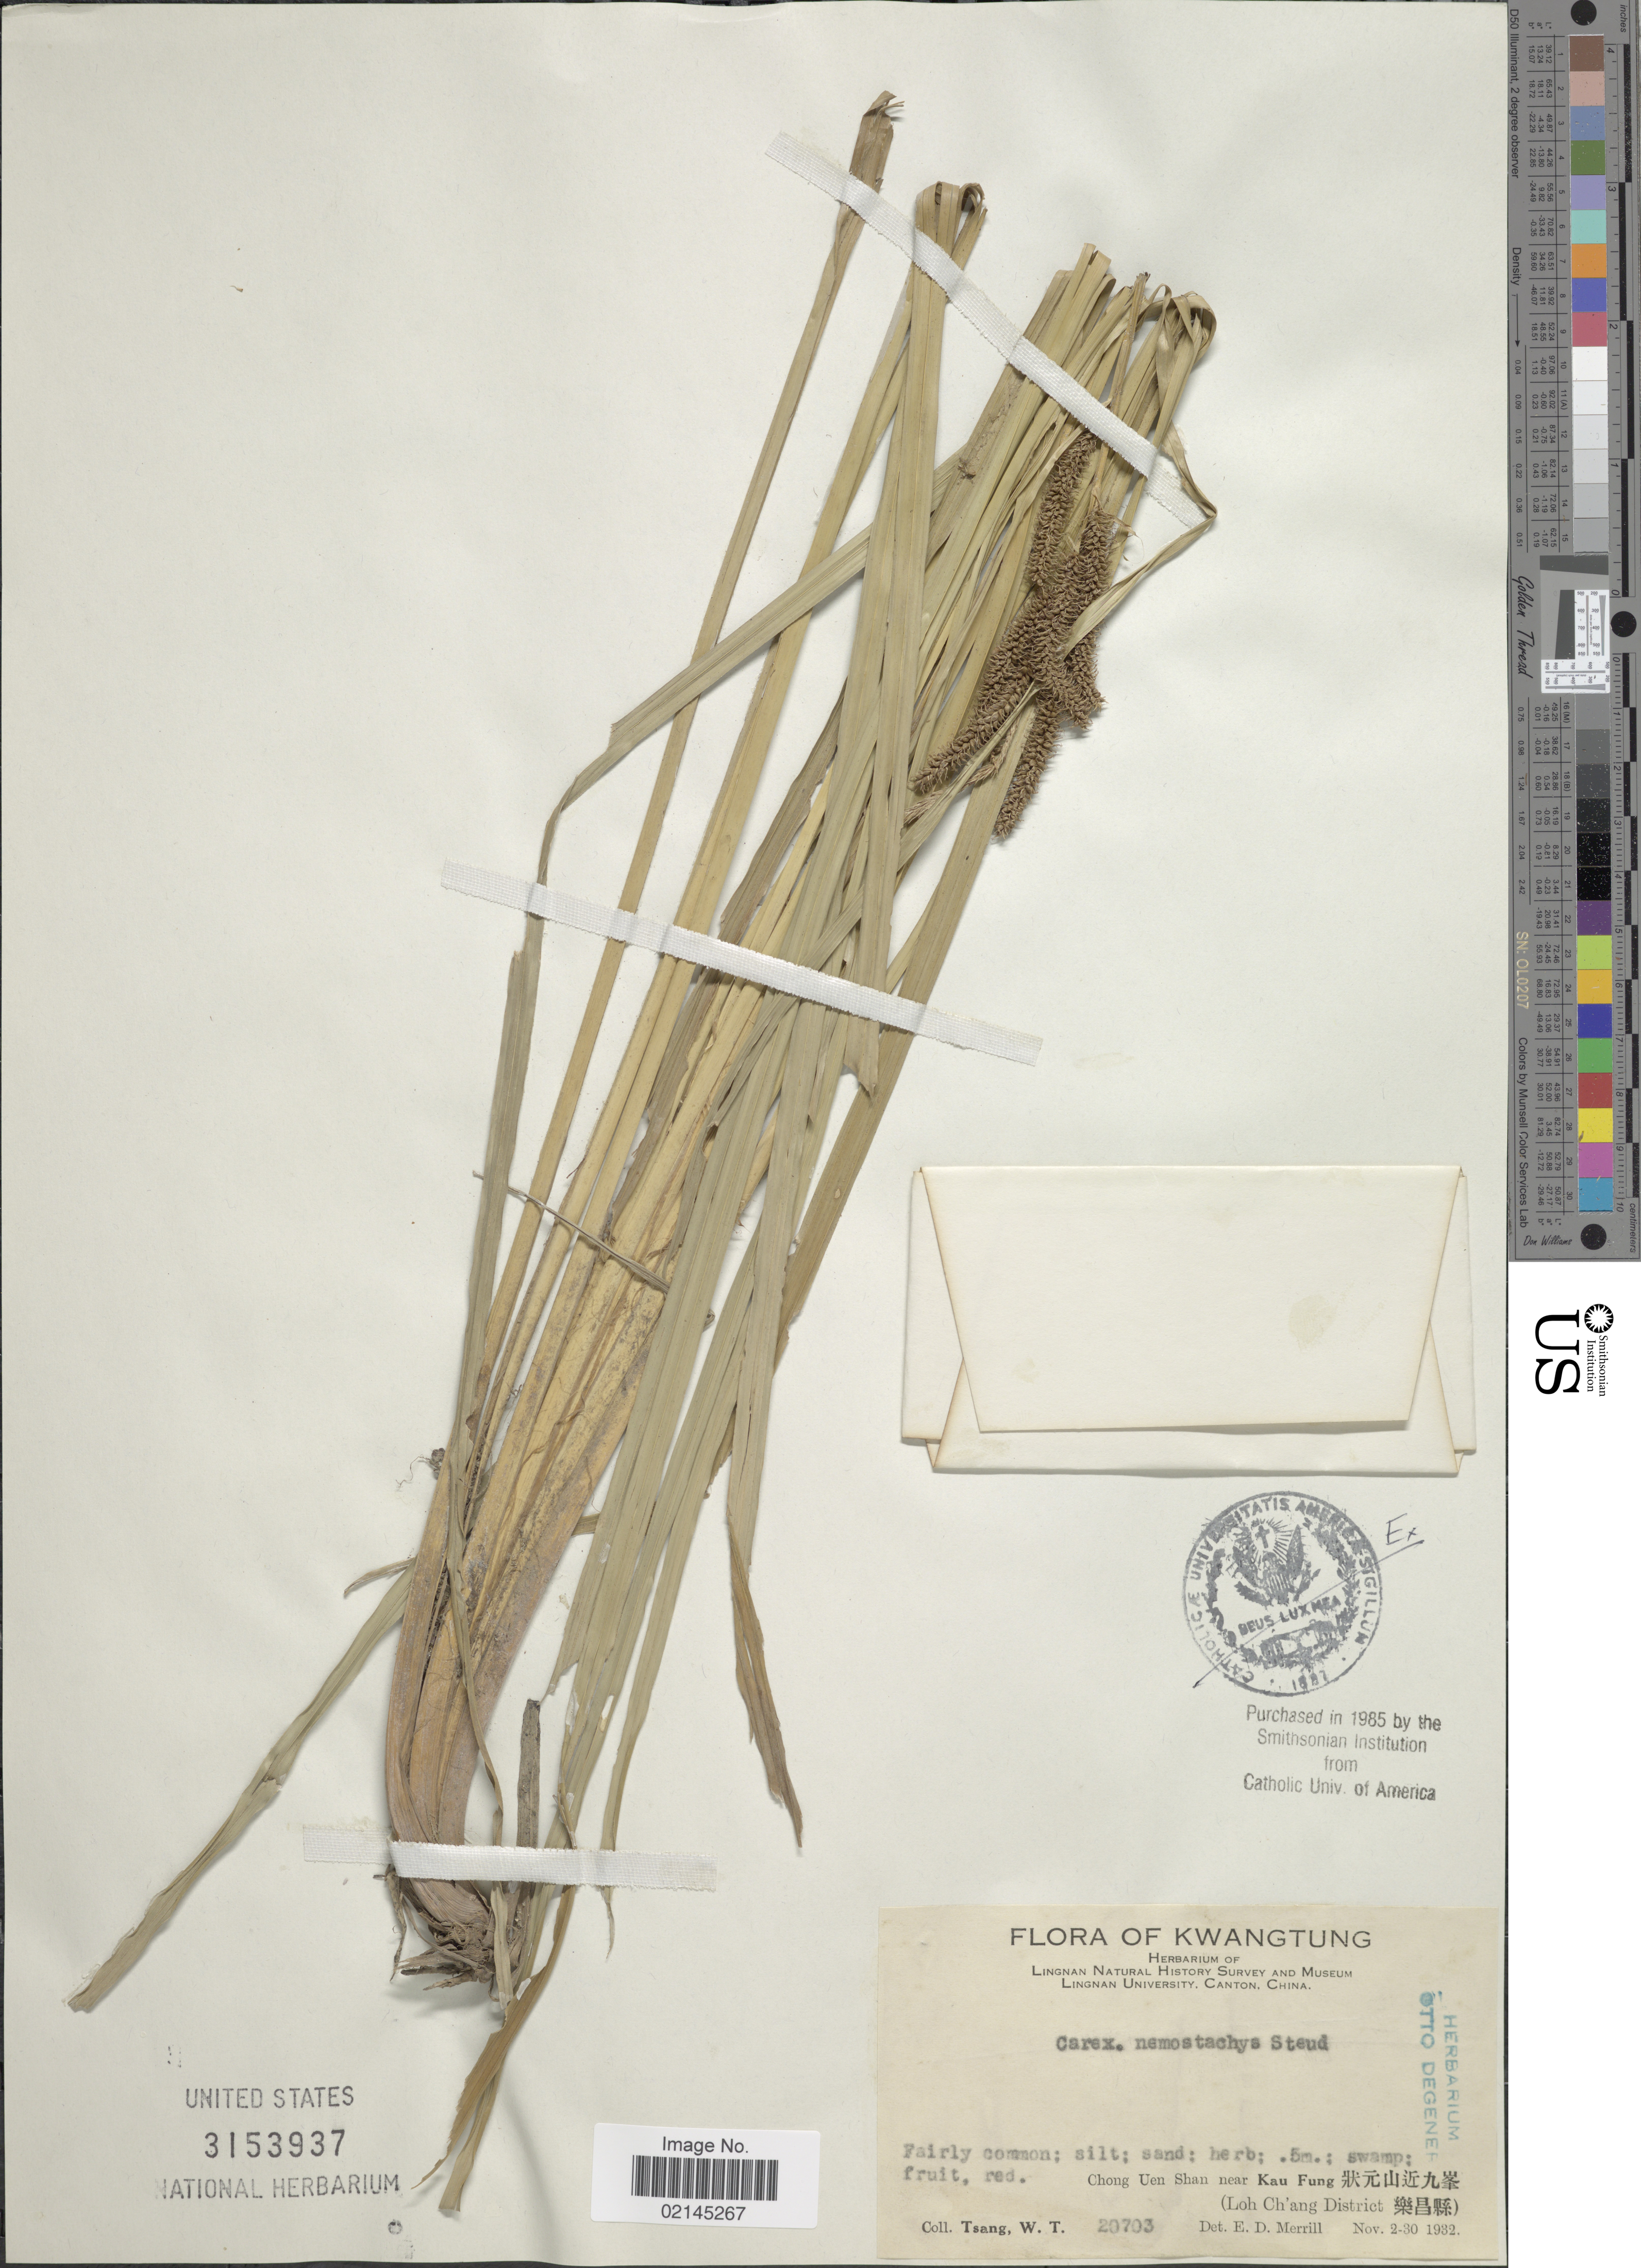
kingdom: Plantae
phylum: Tracheophyta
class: Liliopsida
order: Poales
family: Cyperaceae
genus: Carex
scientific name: Carex nemostachys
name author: Steud.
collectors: W. T. Tsang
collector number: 29703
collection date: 1932-11-02/1932-11-30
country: China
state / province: Guangdong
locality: Kwangtung. Chong Uen Shan near Kau Fung. (Loh Ch'ang District)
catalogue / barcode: US 3153937